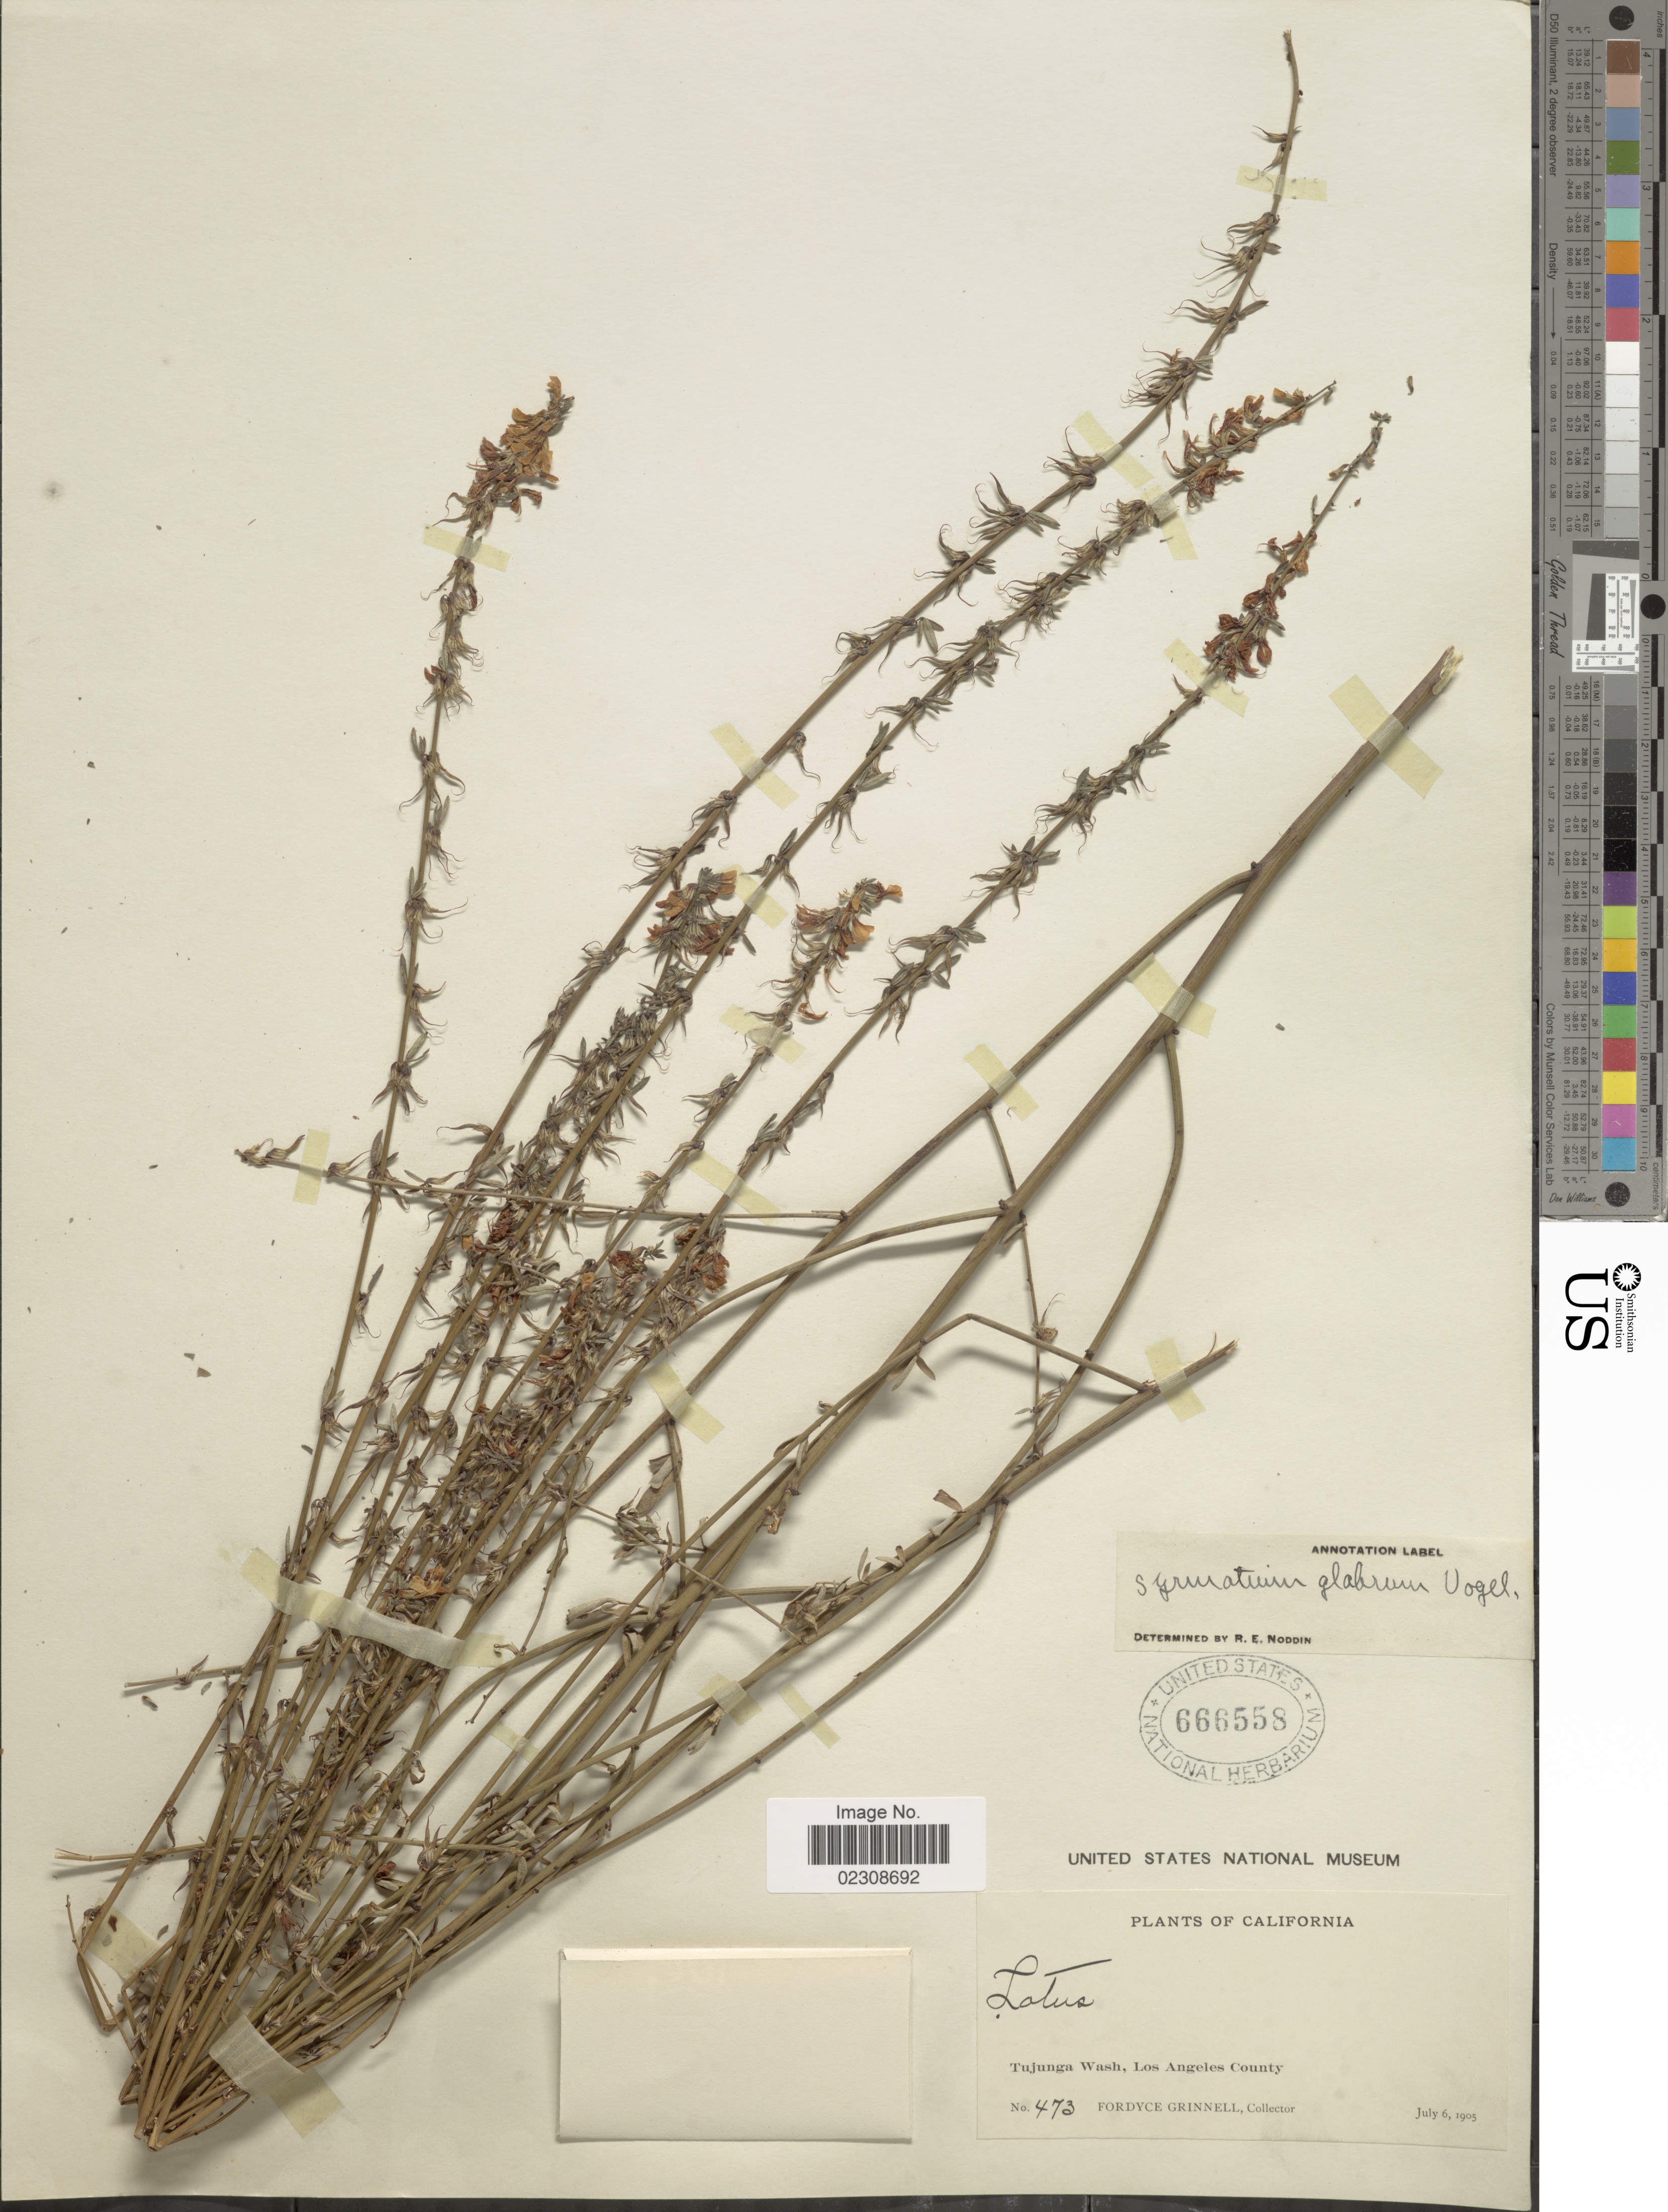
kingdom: Plantae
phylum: Tracheophyta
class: Magnoliopsida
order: Fabales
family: Fabaceae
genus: Syrmatium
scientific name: Syrmatium glabrum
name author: Vogel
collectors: F. Grinnell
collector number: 473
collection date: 1905-07-06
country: United States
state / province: California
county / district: Los Angeles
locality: Tujunga Wash, Los Angeles County.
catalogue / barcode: US 666558